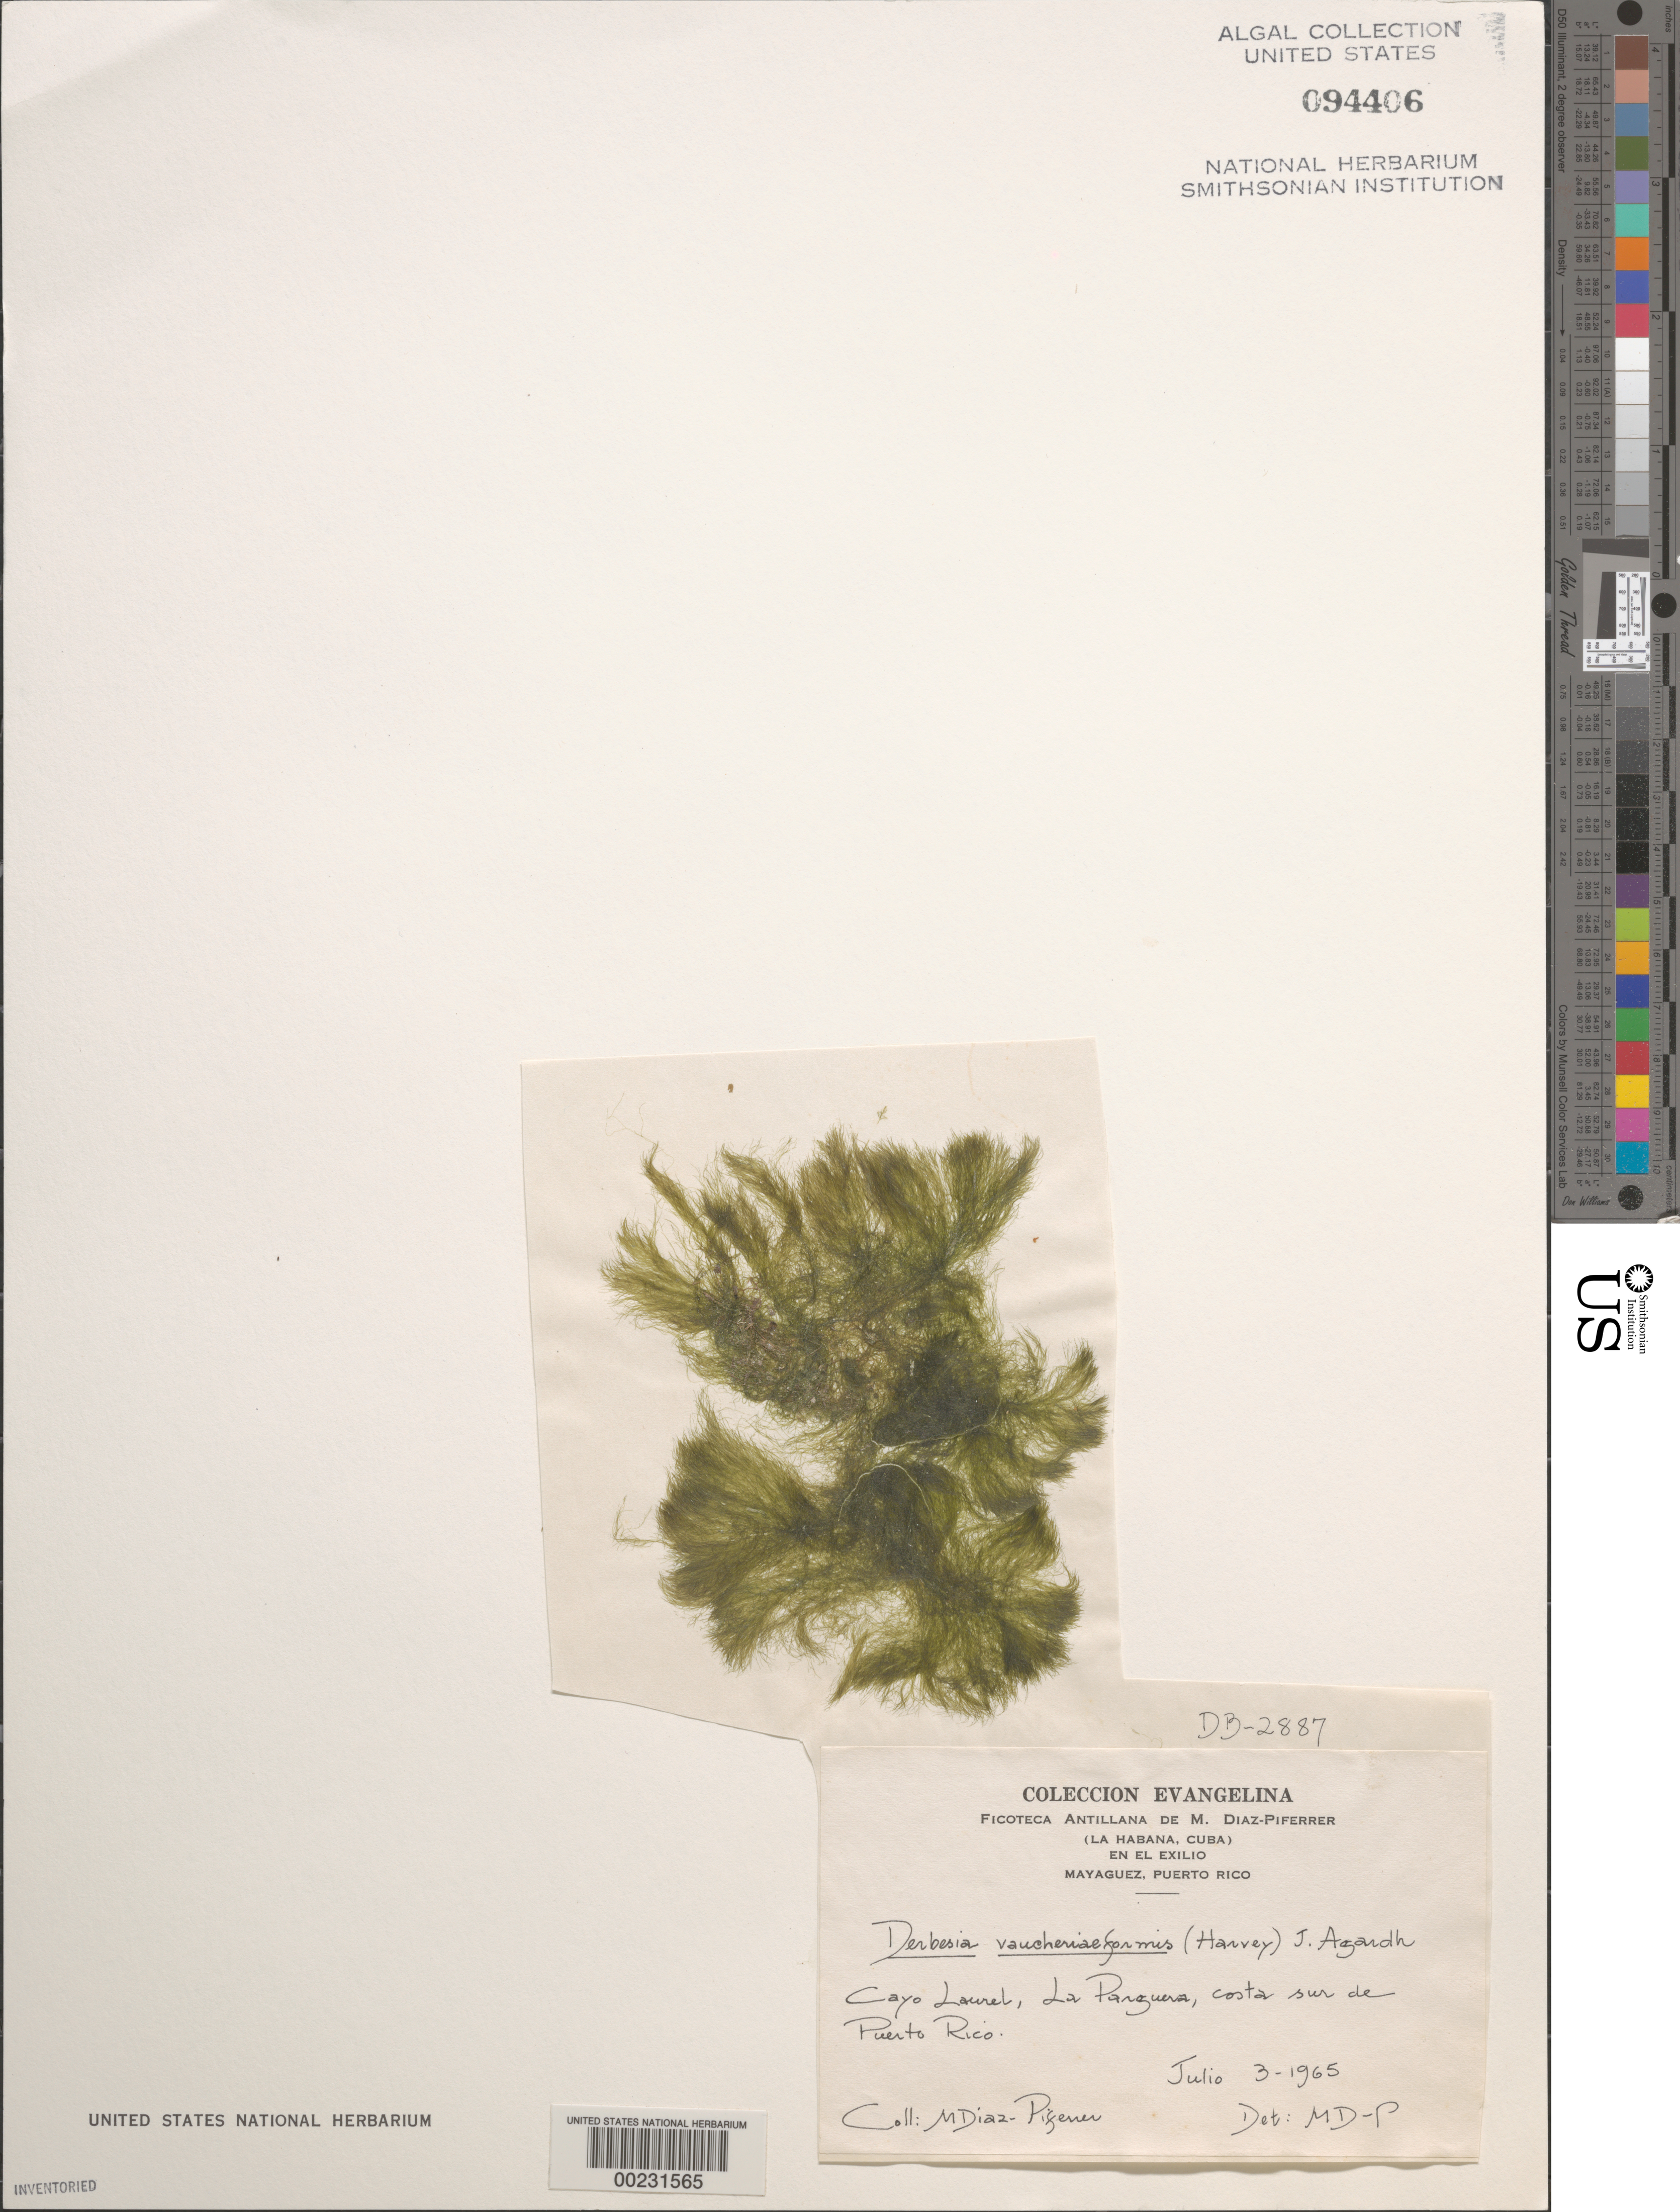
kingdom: Plantae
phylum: Chlorophyta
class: Ulvophyceae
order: Bryopsidales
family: Derbesiaceae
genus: Derbesia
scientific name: Derbesia vaucheriaeformis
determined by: Diaz-Piferrer, M.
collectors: M. Diaz-Piferrer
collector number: Db-2887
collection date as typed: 03 Jul 1965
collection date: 1965-07-03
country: Puerto Rico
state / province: Lajas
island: Cayo Laurel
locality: La Parguera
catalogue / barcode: US 94406